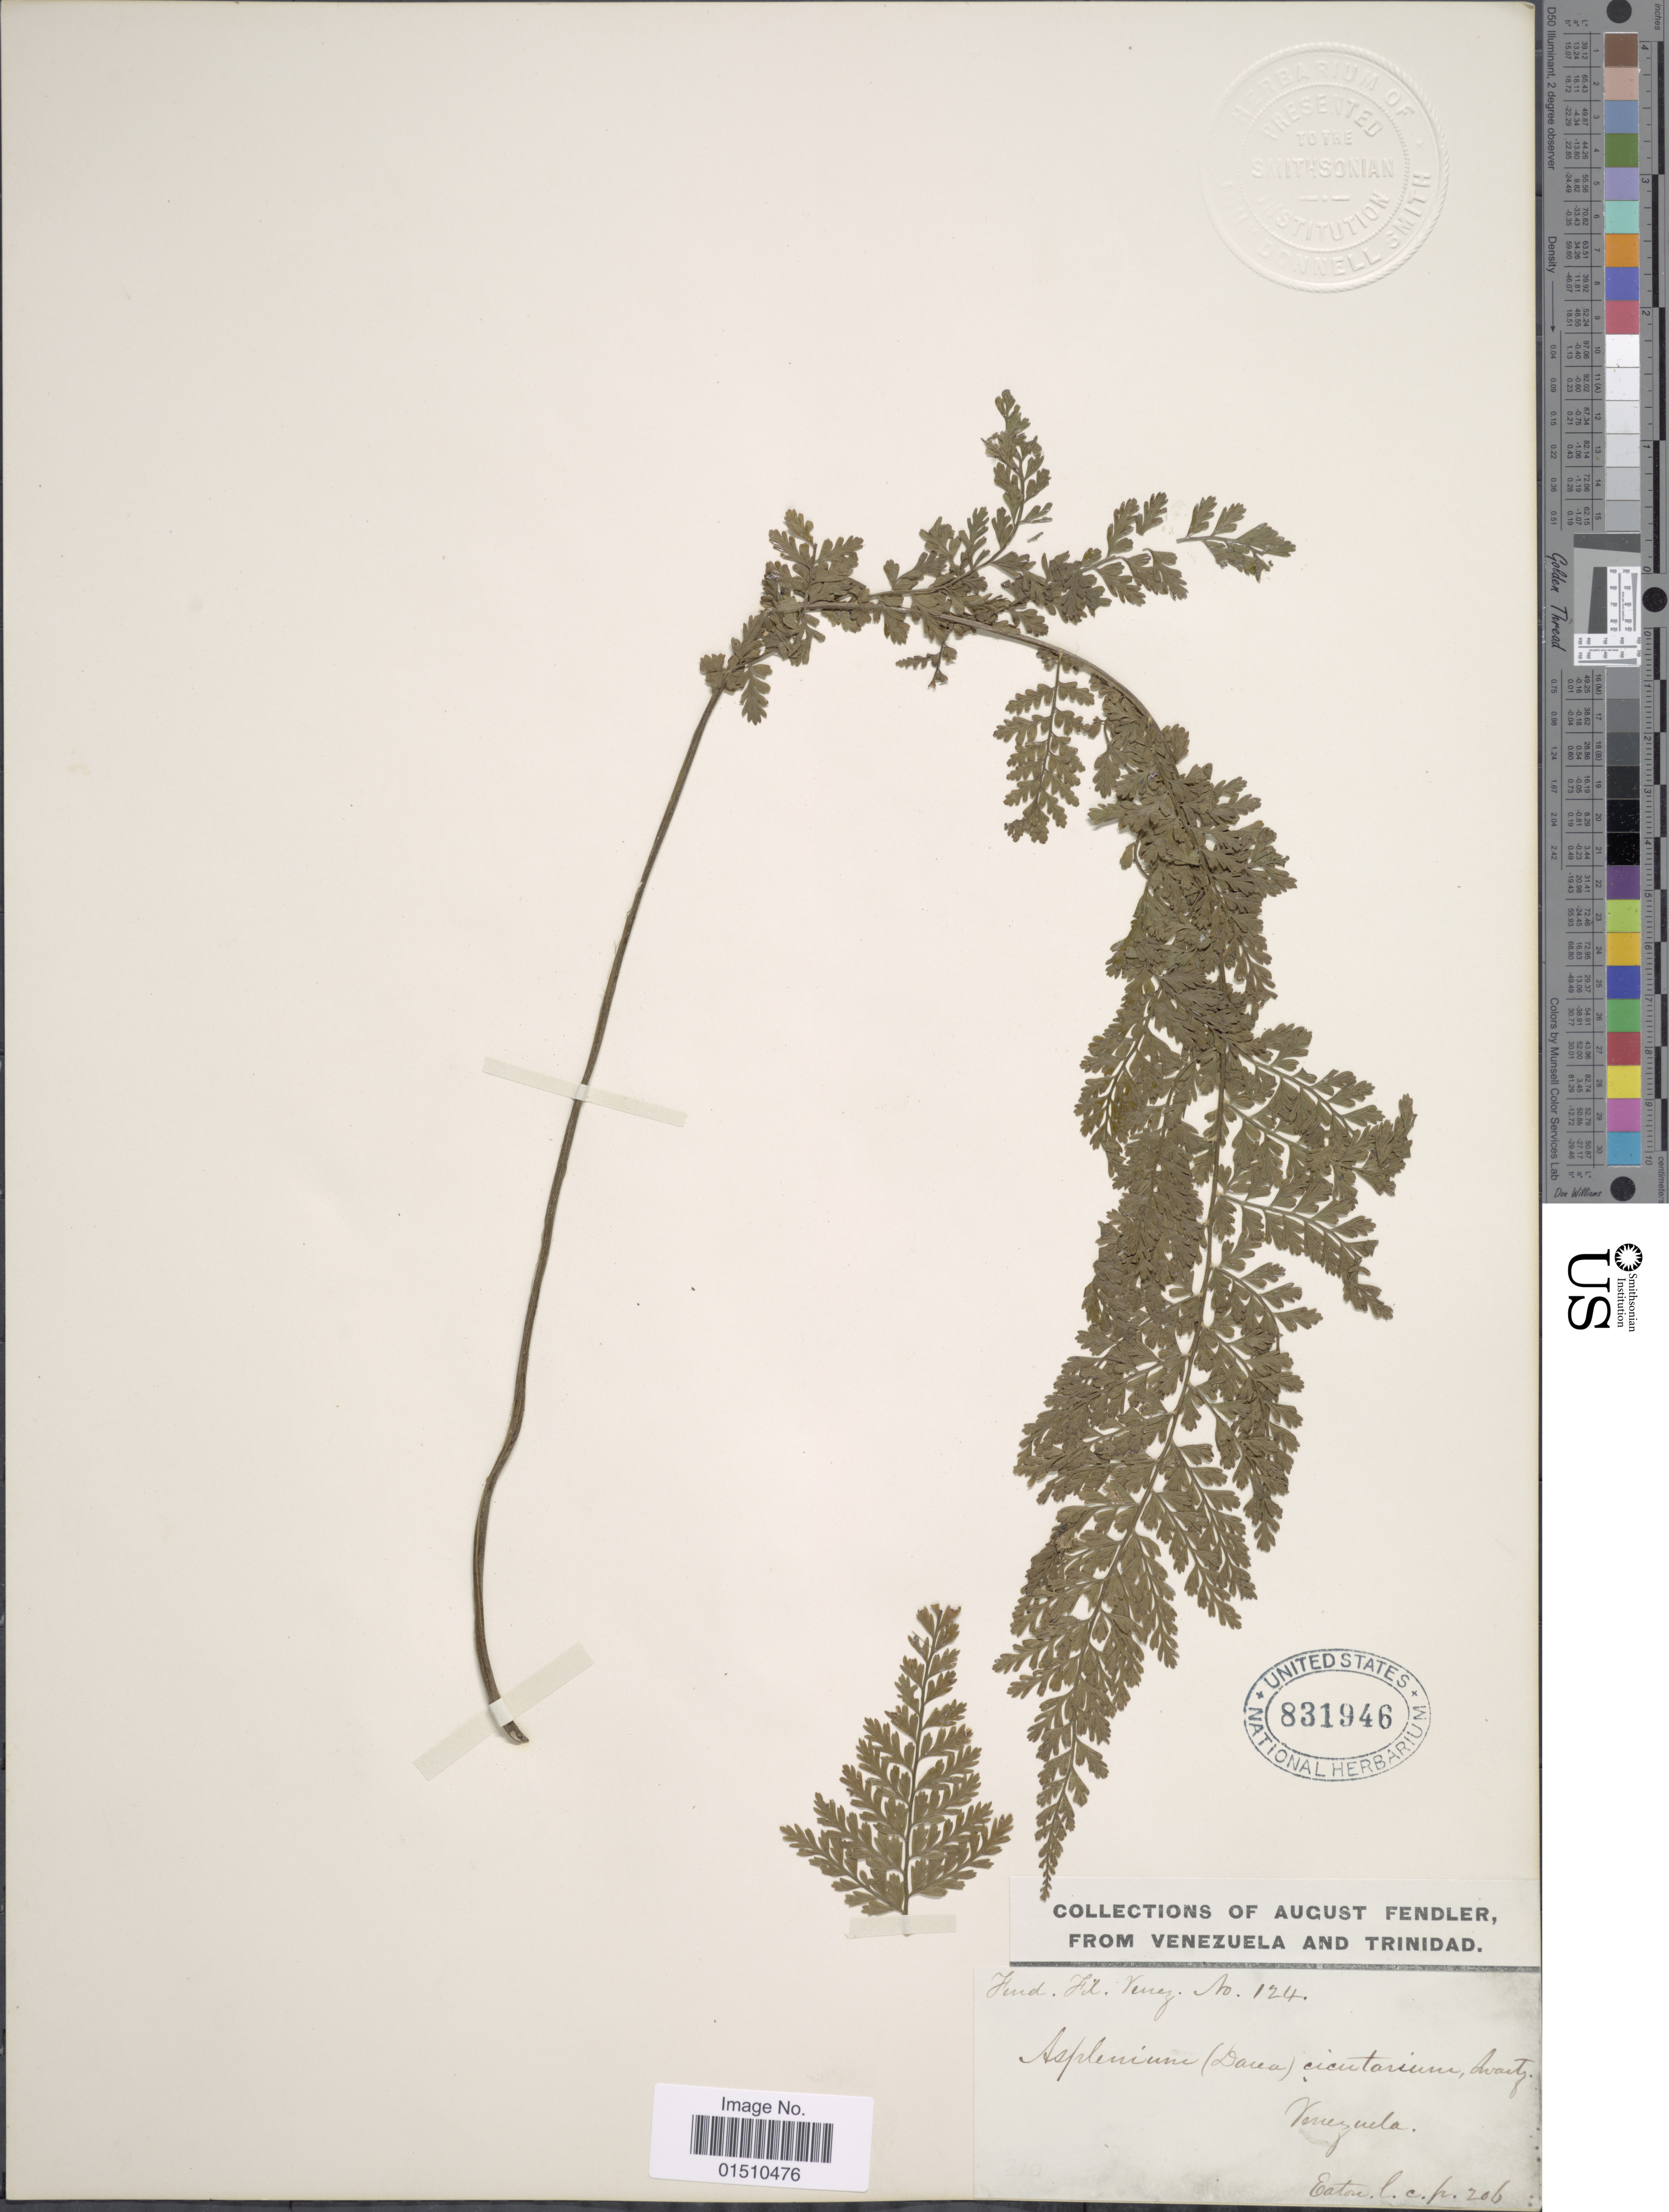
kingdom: Plantae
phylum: Tracheophyta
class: Polypodiopsida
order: Polypodiales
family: Aspleniaceae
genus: Asplenium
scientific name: Asplenium cristatum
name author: Lam.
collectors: A. Fendler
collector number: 124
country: Venezuela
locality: Venezuela.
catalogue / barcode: US 831946